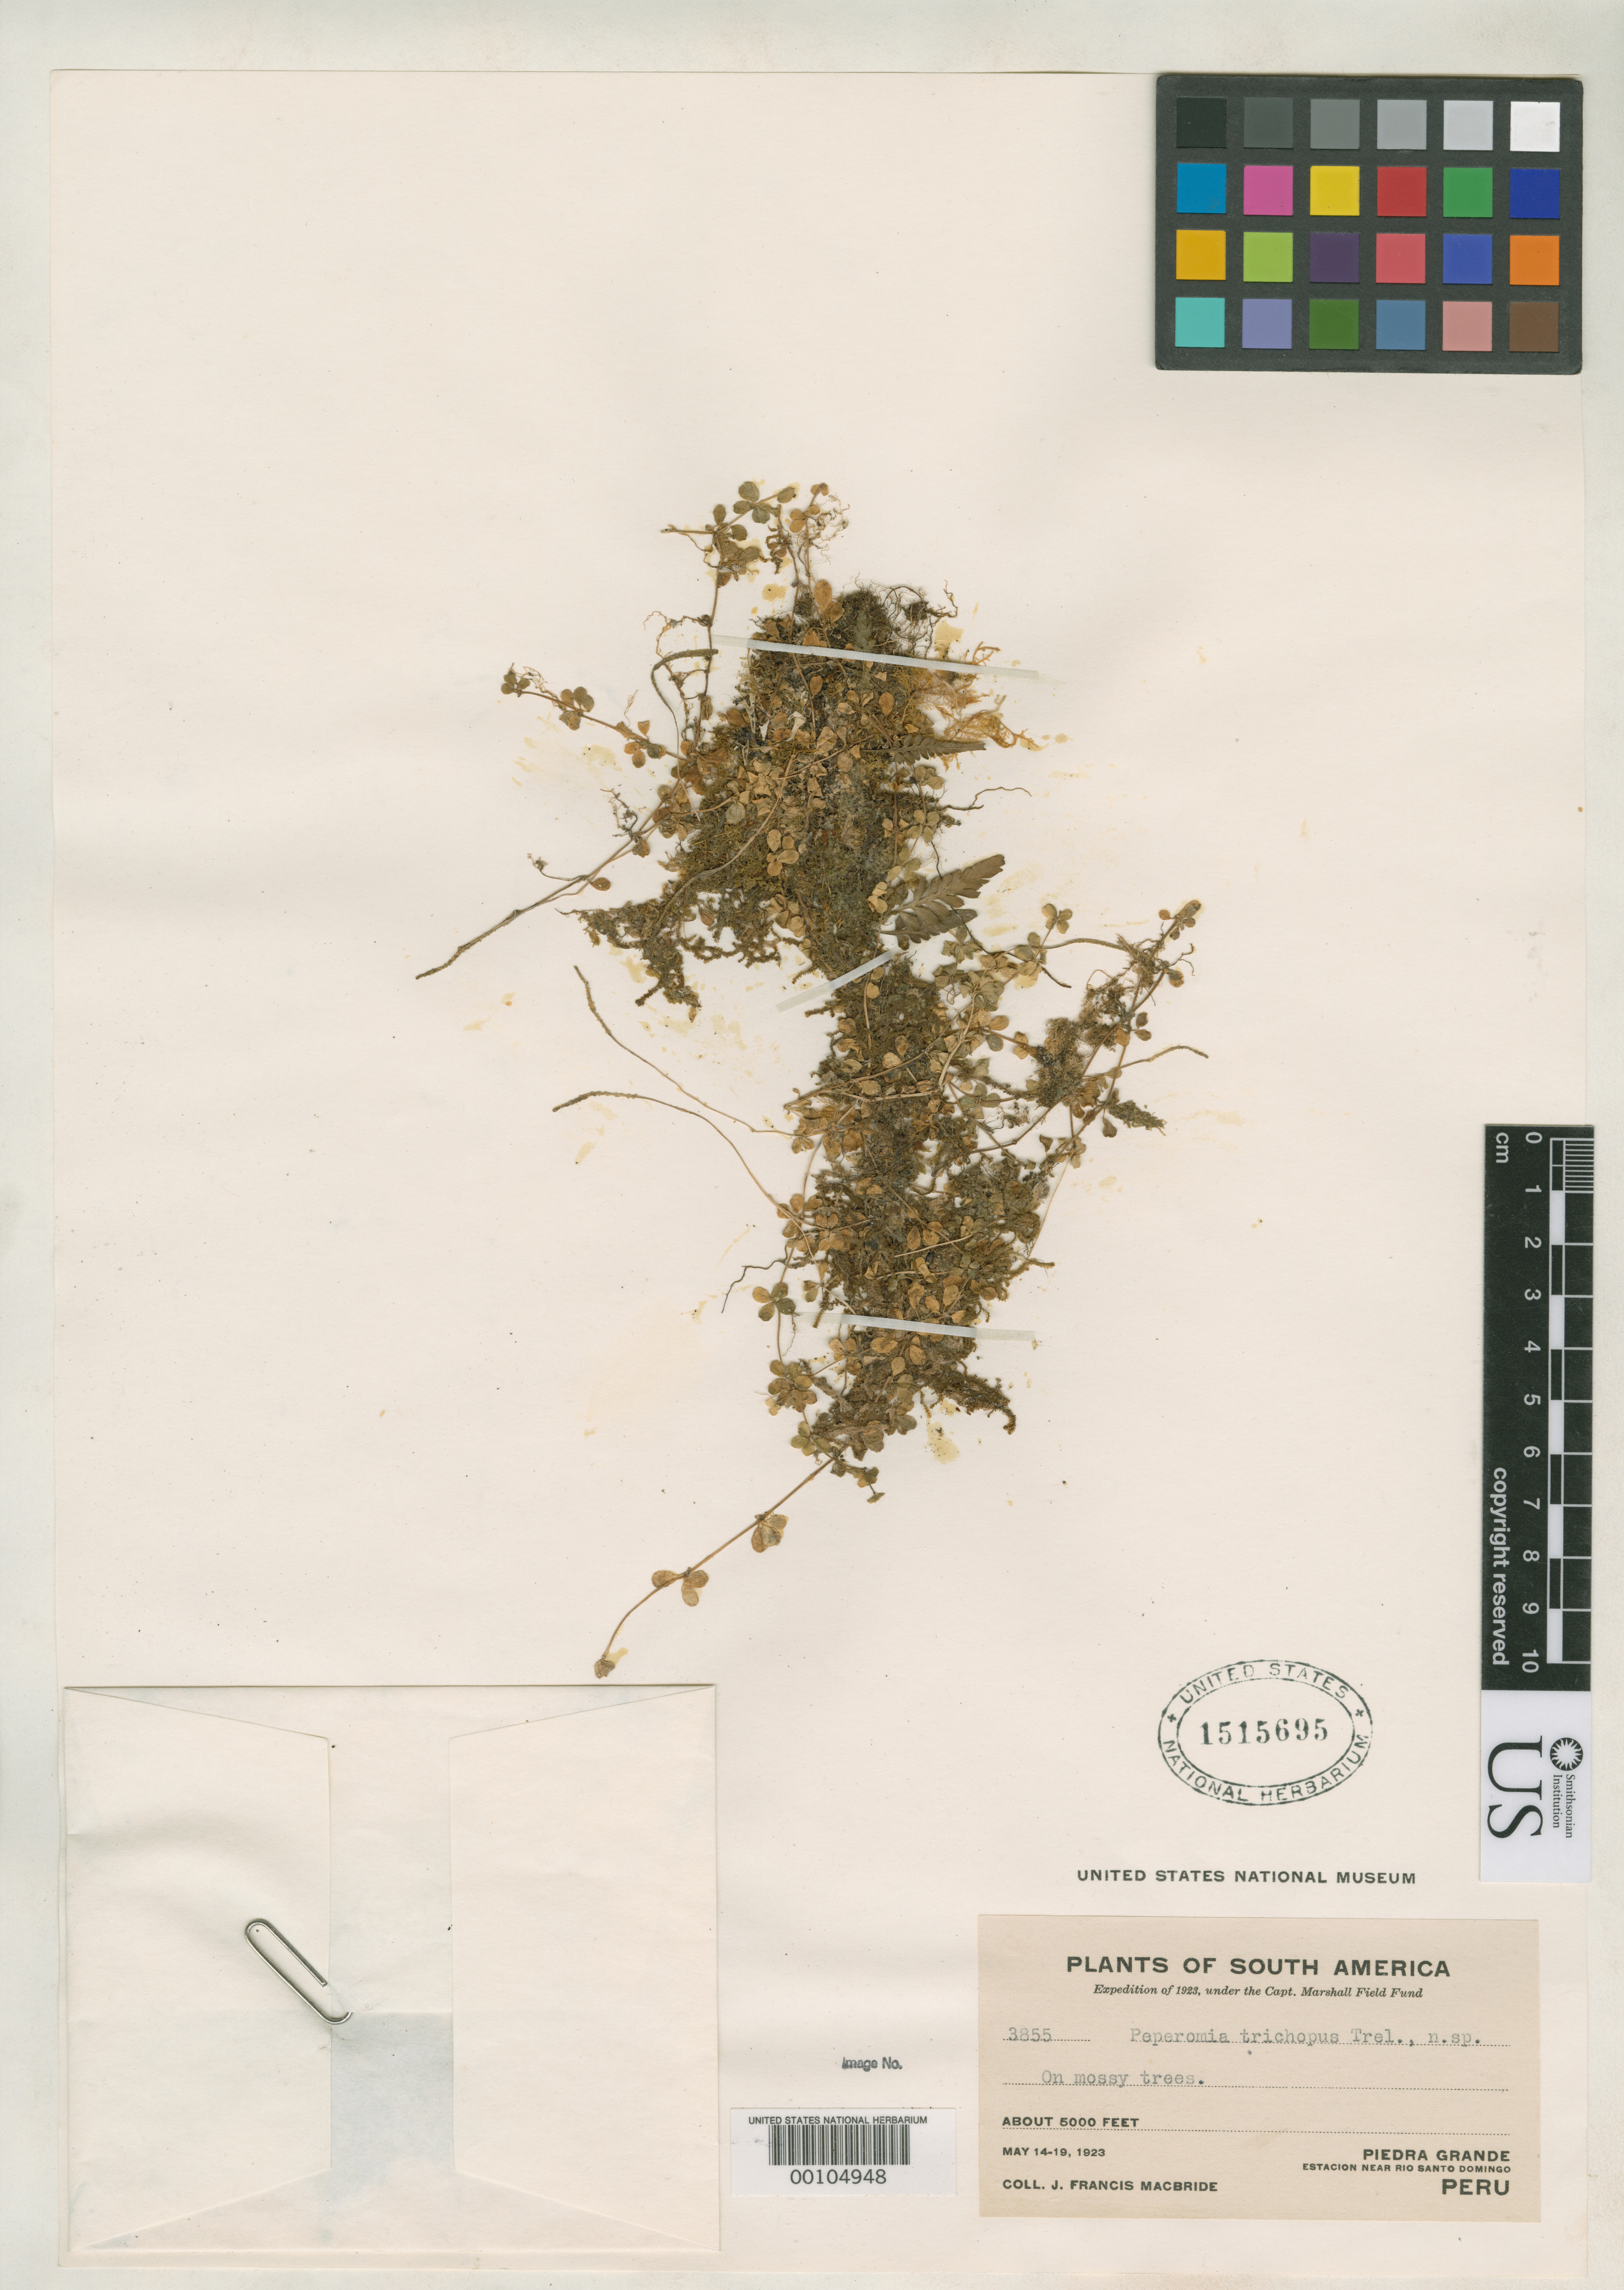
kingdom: Plantae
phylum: Tracheophyta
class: Magnoliopsida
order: Piperales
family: Piperaceae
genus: Peperomia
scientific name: Peperomia trichopus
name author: Trel. in J.F. Macbr.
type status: Isotype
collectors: J. F. Macbride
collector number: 3855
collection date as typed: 14 May 1923 to 19 May 1923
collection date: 1923-05-14/1923-05-19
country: Peru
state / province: Huánuco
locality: Piedra Grande, near Río Santo Domingo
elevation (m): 1500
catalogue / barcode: US 1515695